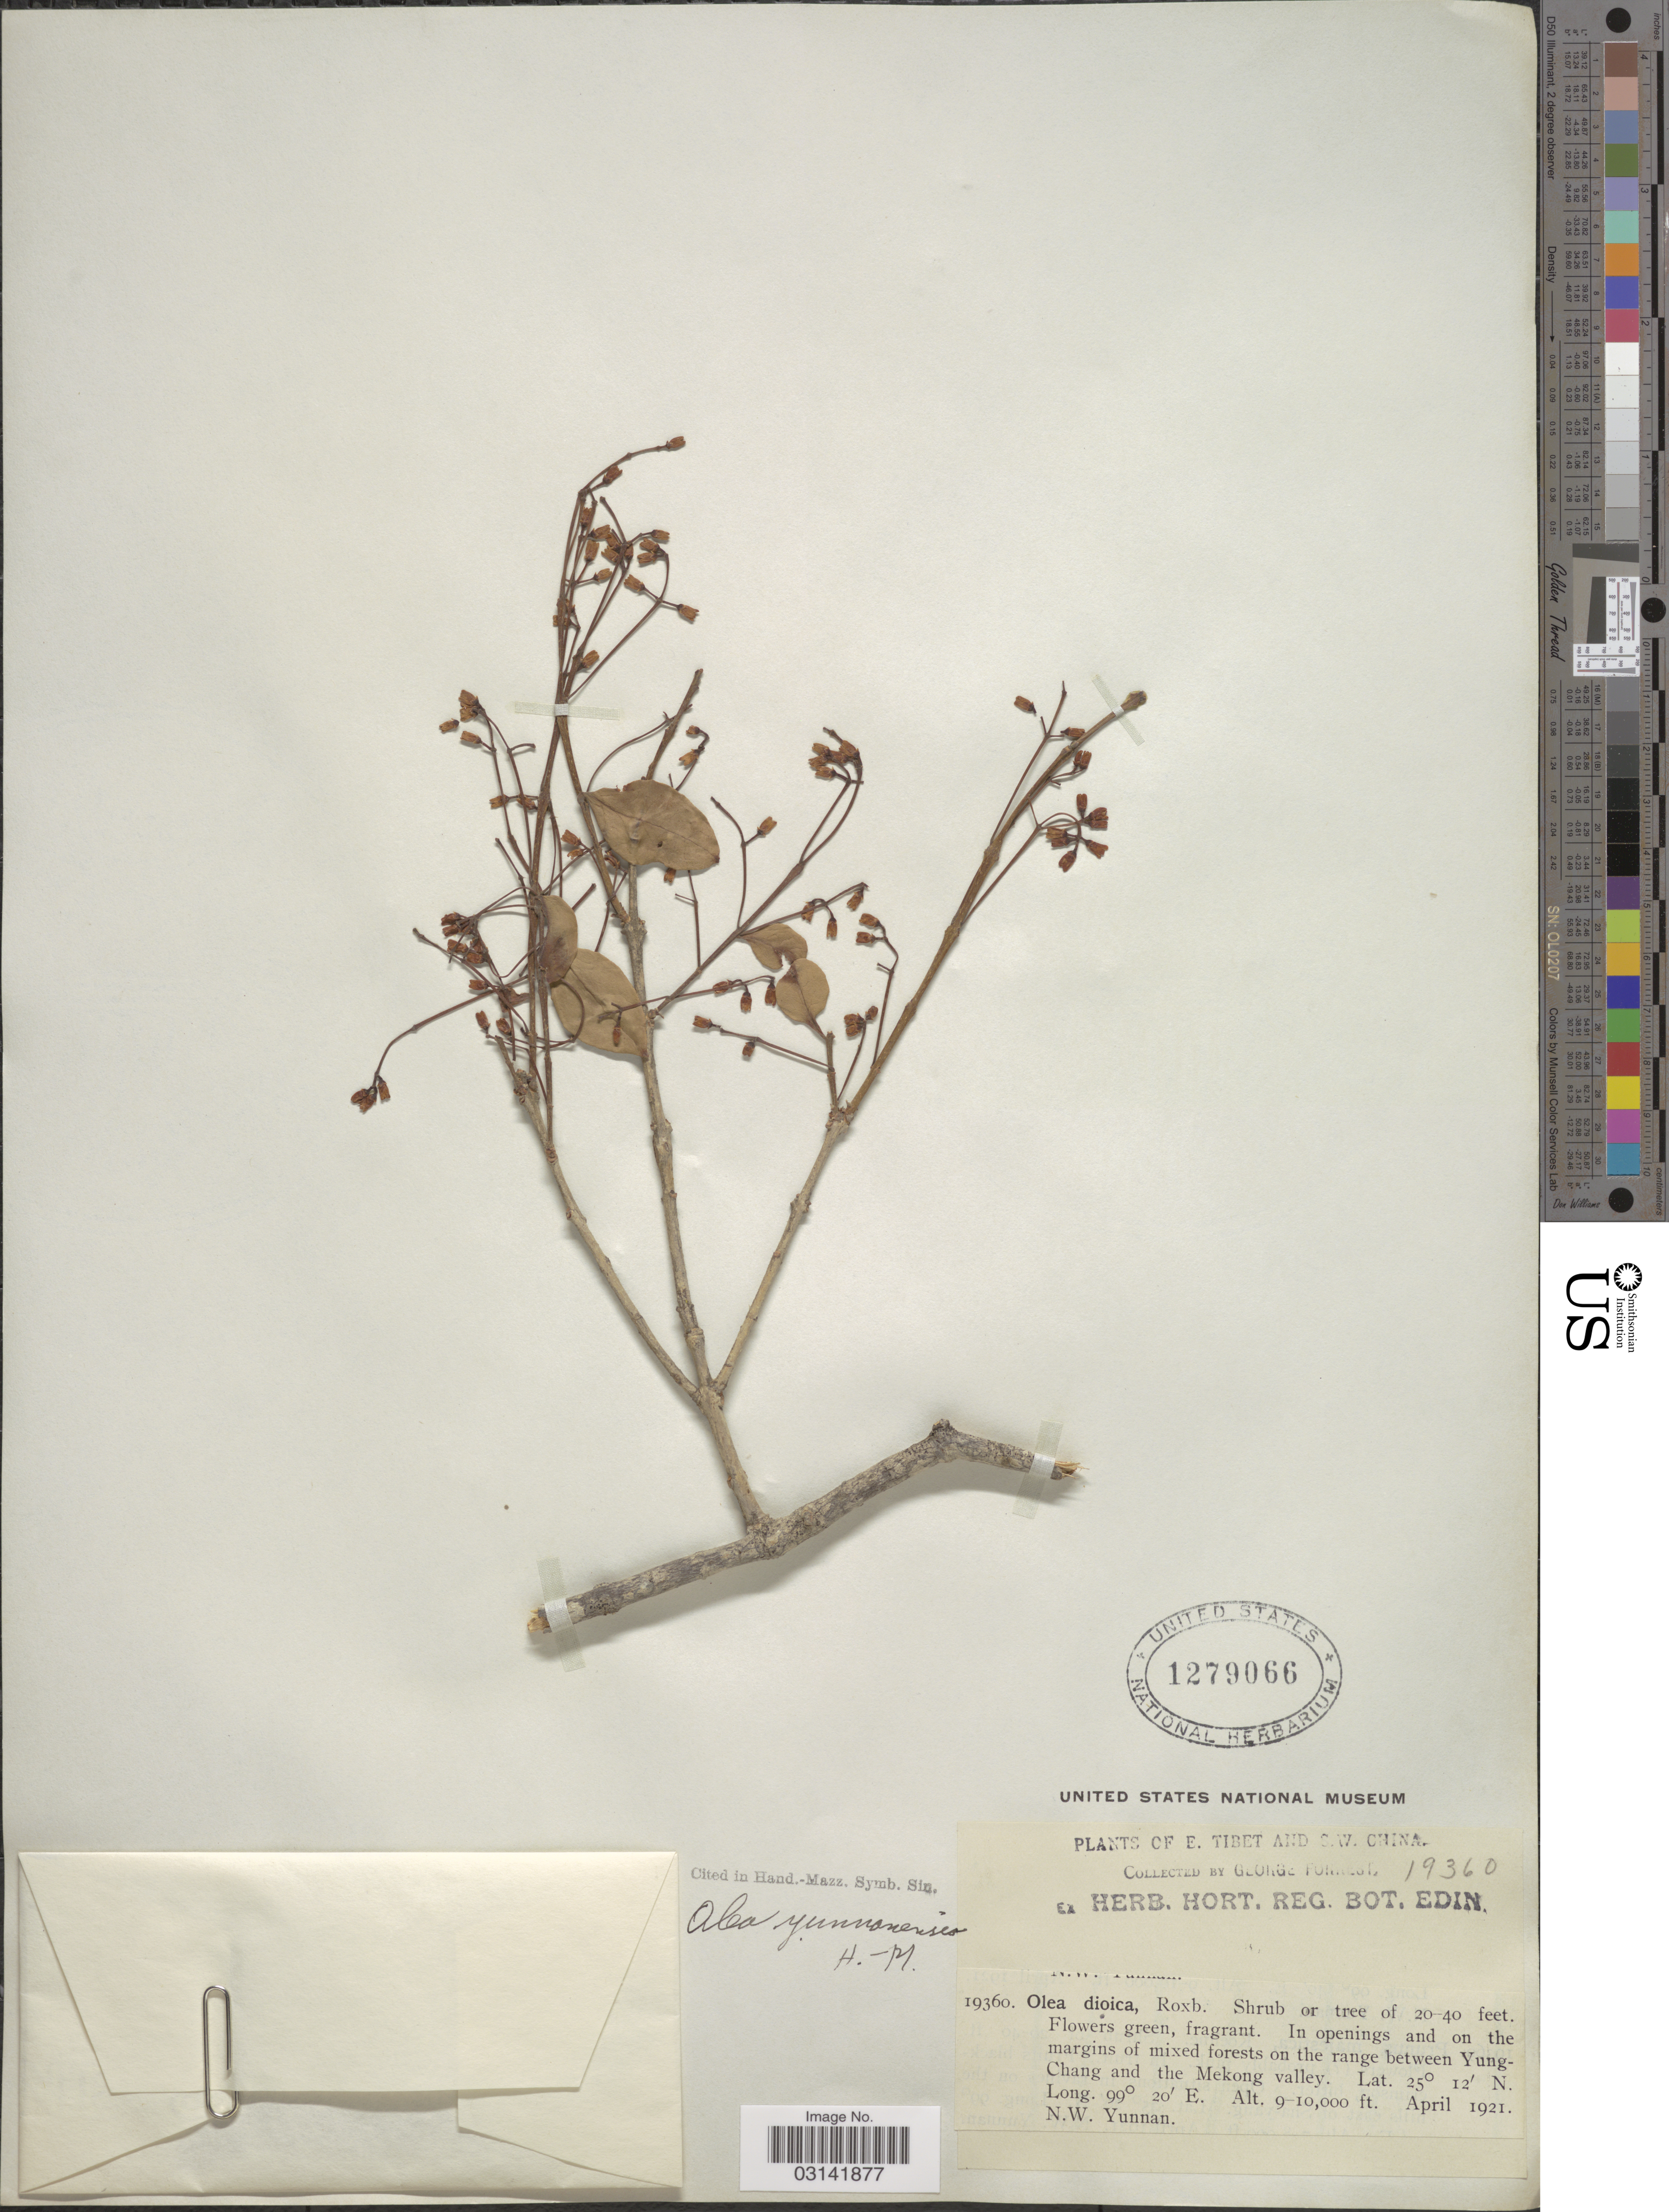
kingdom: Plantae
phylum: Tracheophyta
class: Magnoliopsida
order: Lamiales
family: Oleaceae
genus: Olea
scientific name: Olea yuennanensis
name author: Hand.-Mazz.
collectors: G. Forrest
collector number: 19360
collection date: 1921-04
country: China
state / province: Yunnan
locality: E. Tibet and S.W. China. In openings and on the margins of mixed forests on the range between Yung-Chang and the Mekong valley. N.W. Yunnan.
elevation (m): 2743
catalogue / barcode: US 1279066